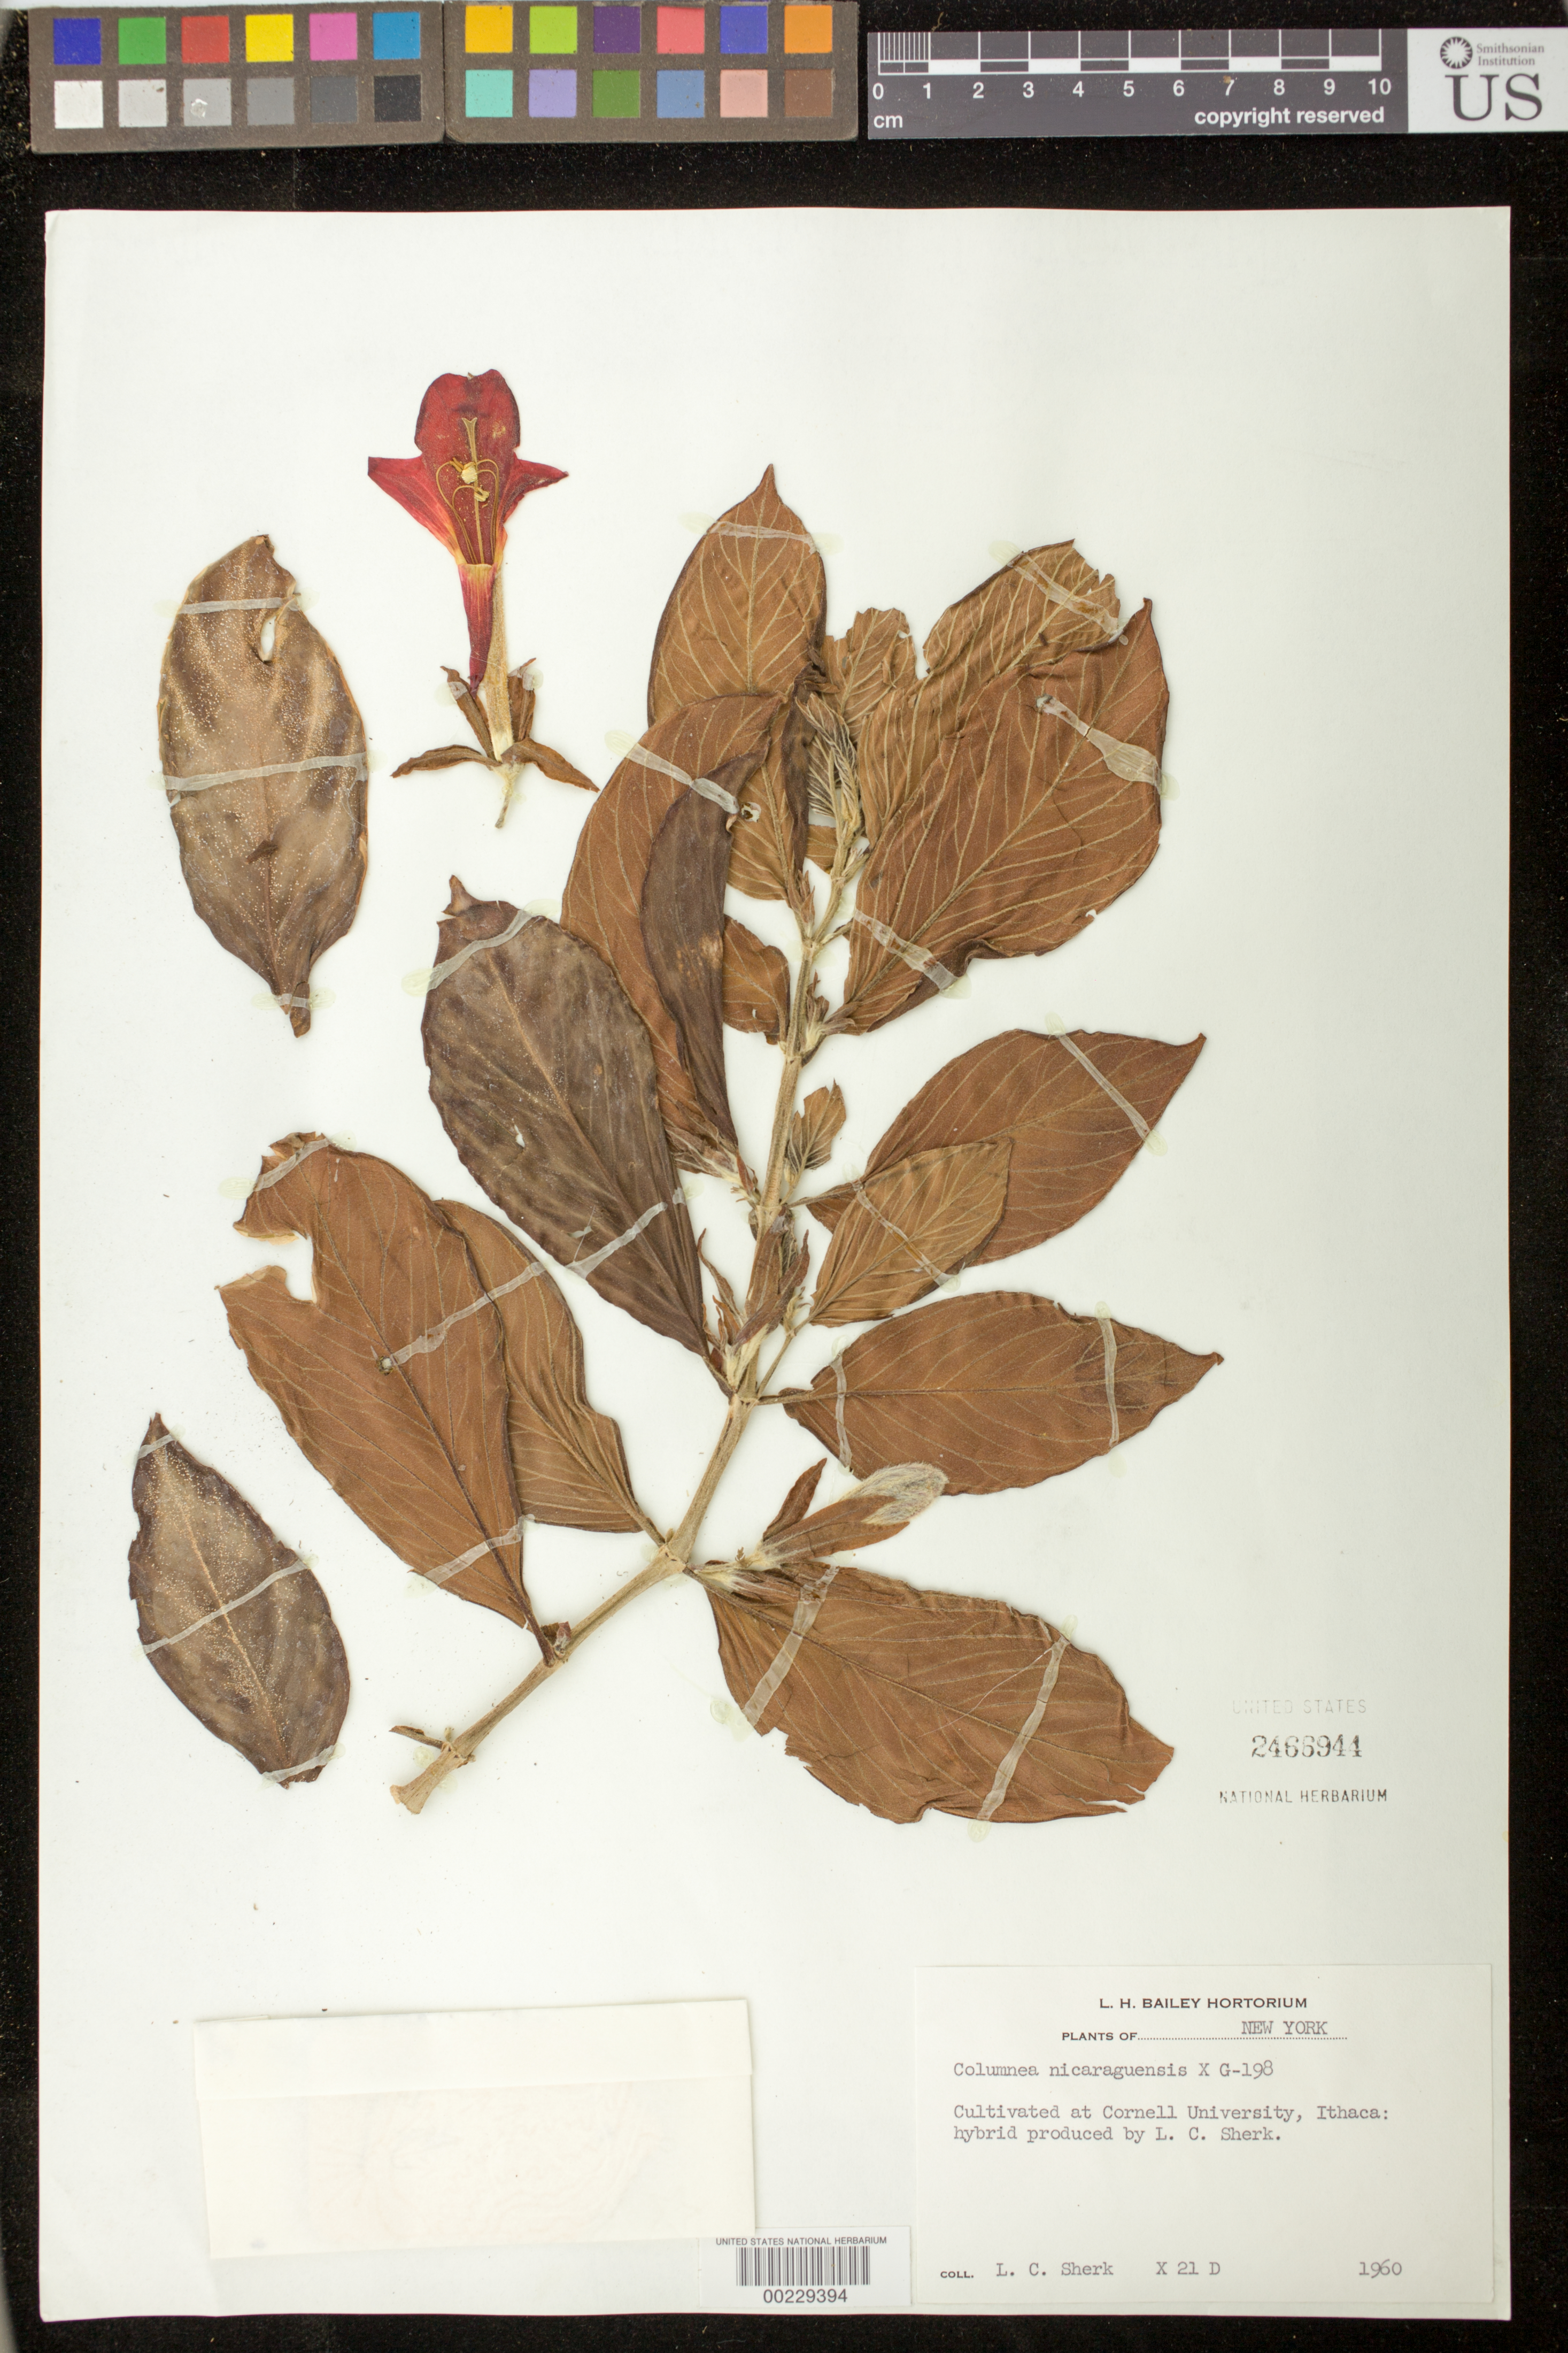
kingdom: Plantae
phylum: Tracheophyta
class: Magnoliopsida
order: Lamiales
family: Gesneriaceae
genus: Columnea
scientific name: Columnea hybrid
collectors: L. Sherk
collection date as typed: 1960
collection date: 1960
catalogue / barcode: US 2466944